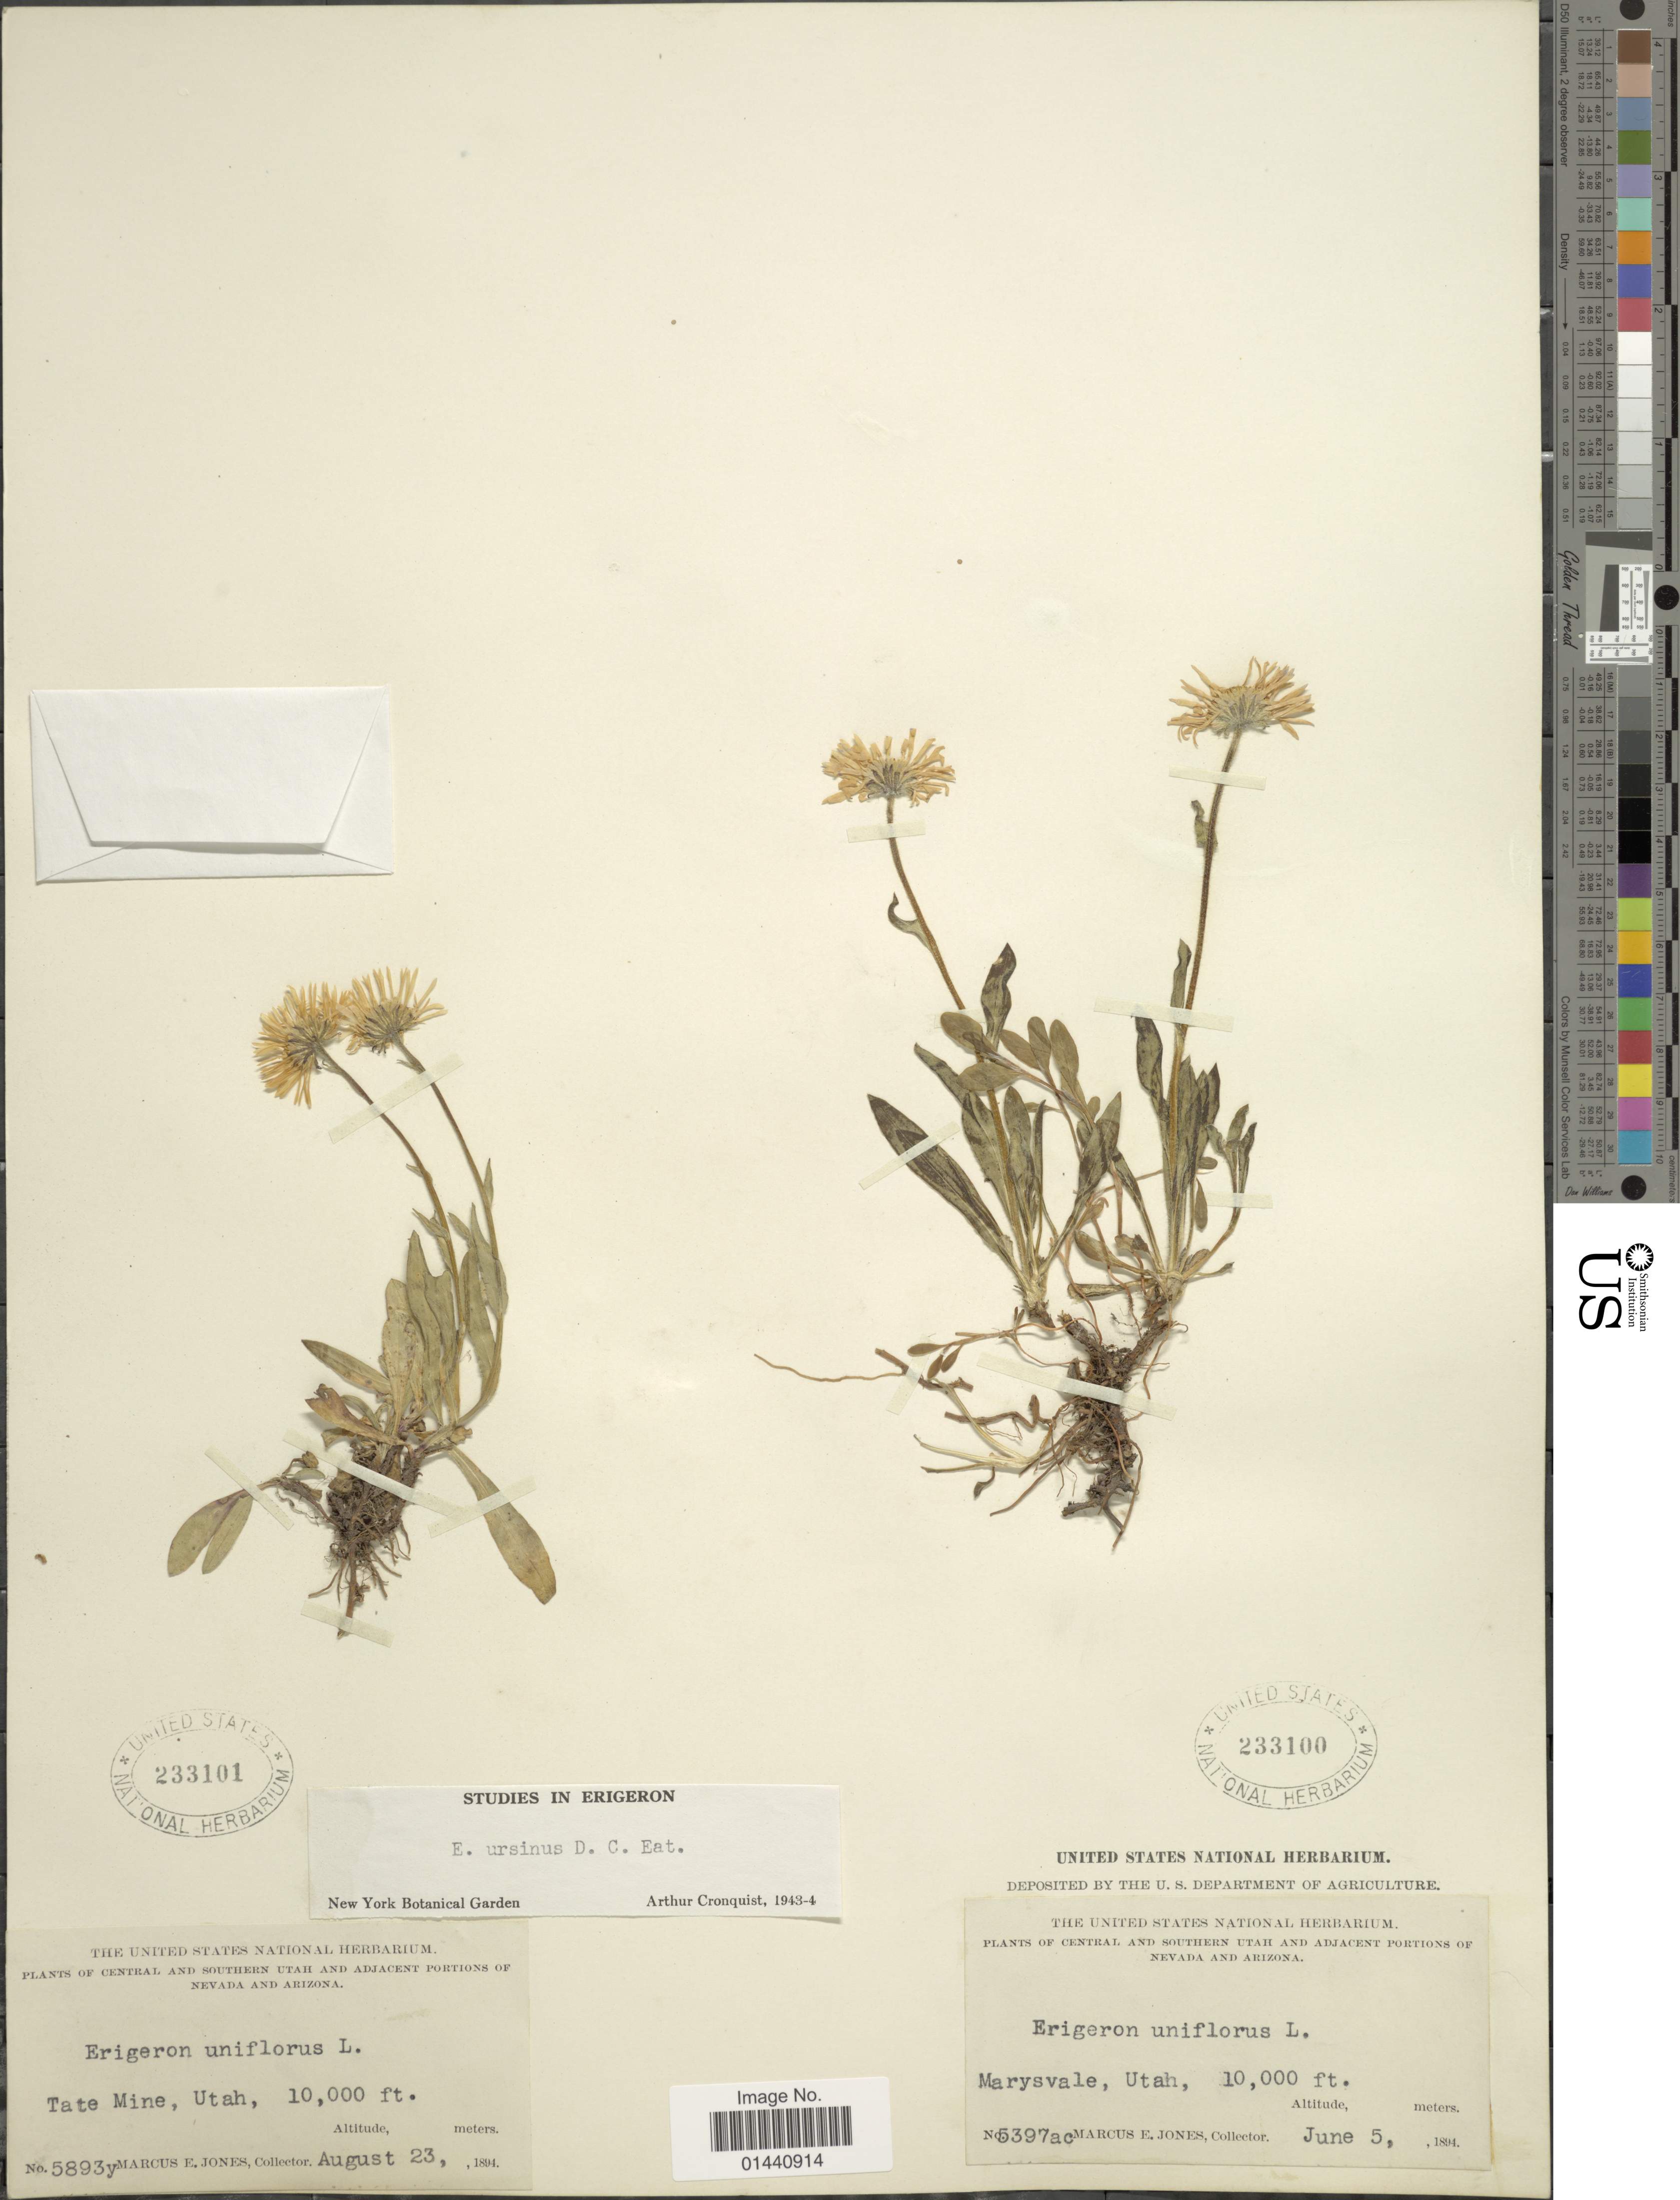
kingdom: Plantae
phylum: Tracheophyta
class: Magnoliopsida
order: Asterales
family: Asteraceae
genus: Erigeron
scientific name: Erigeron ursinus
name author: D.C. Eaton in C. King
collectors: M. E. Jones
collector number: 5893y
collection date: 1894-08-23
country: United States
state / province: Utah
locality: Tate Mine.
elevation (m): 3048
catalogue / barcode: US 233101